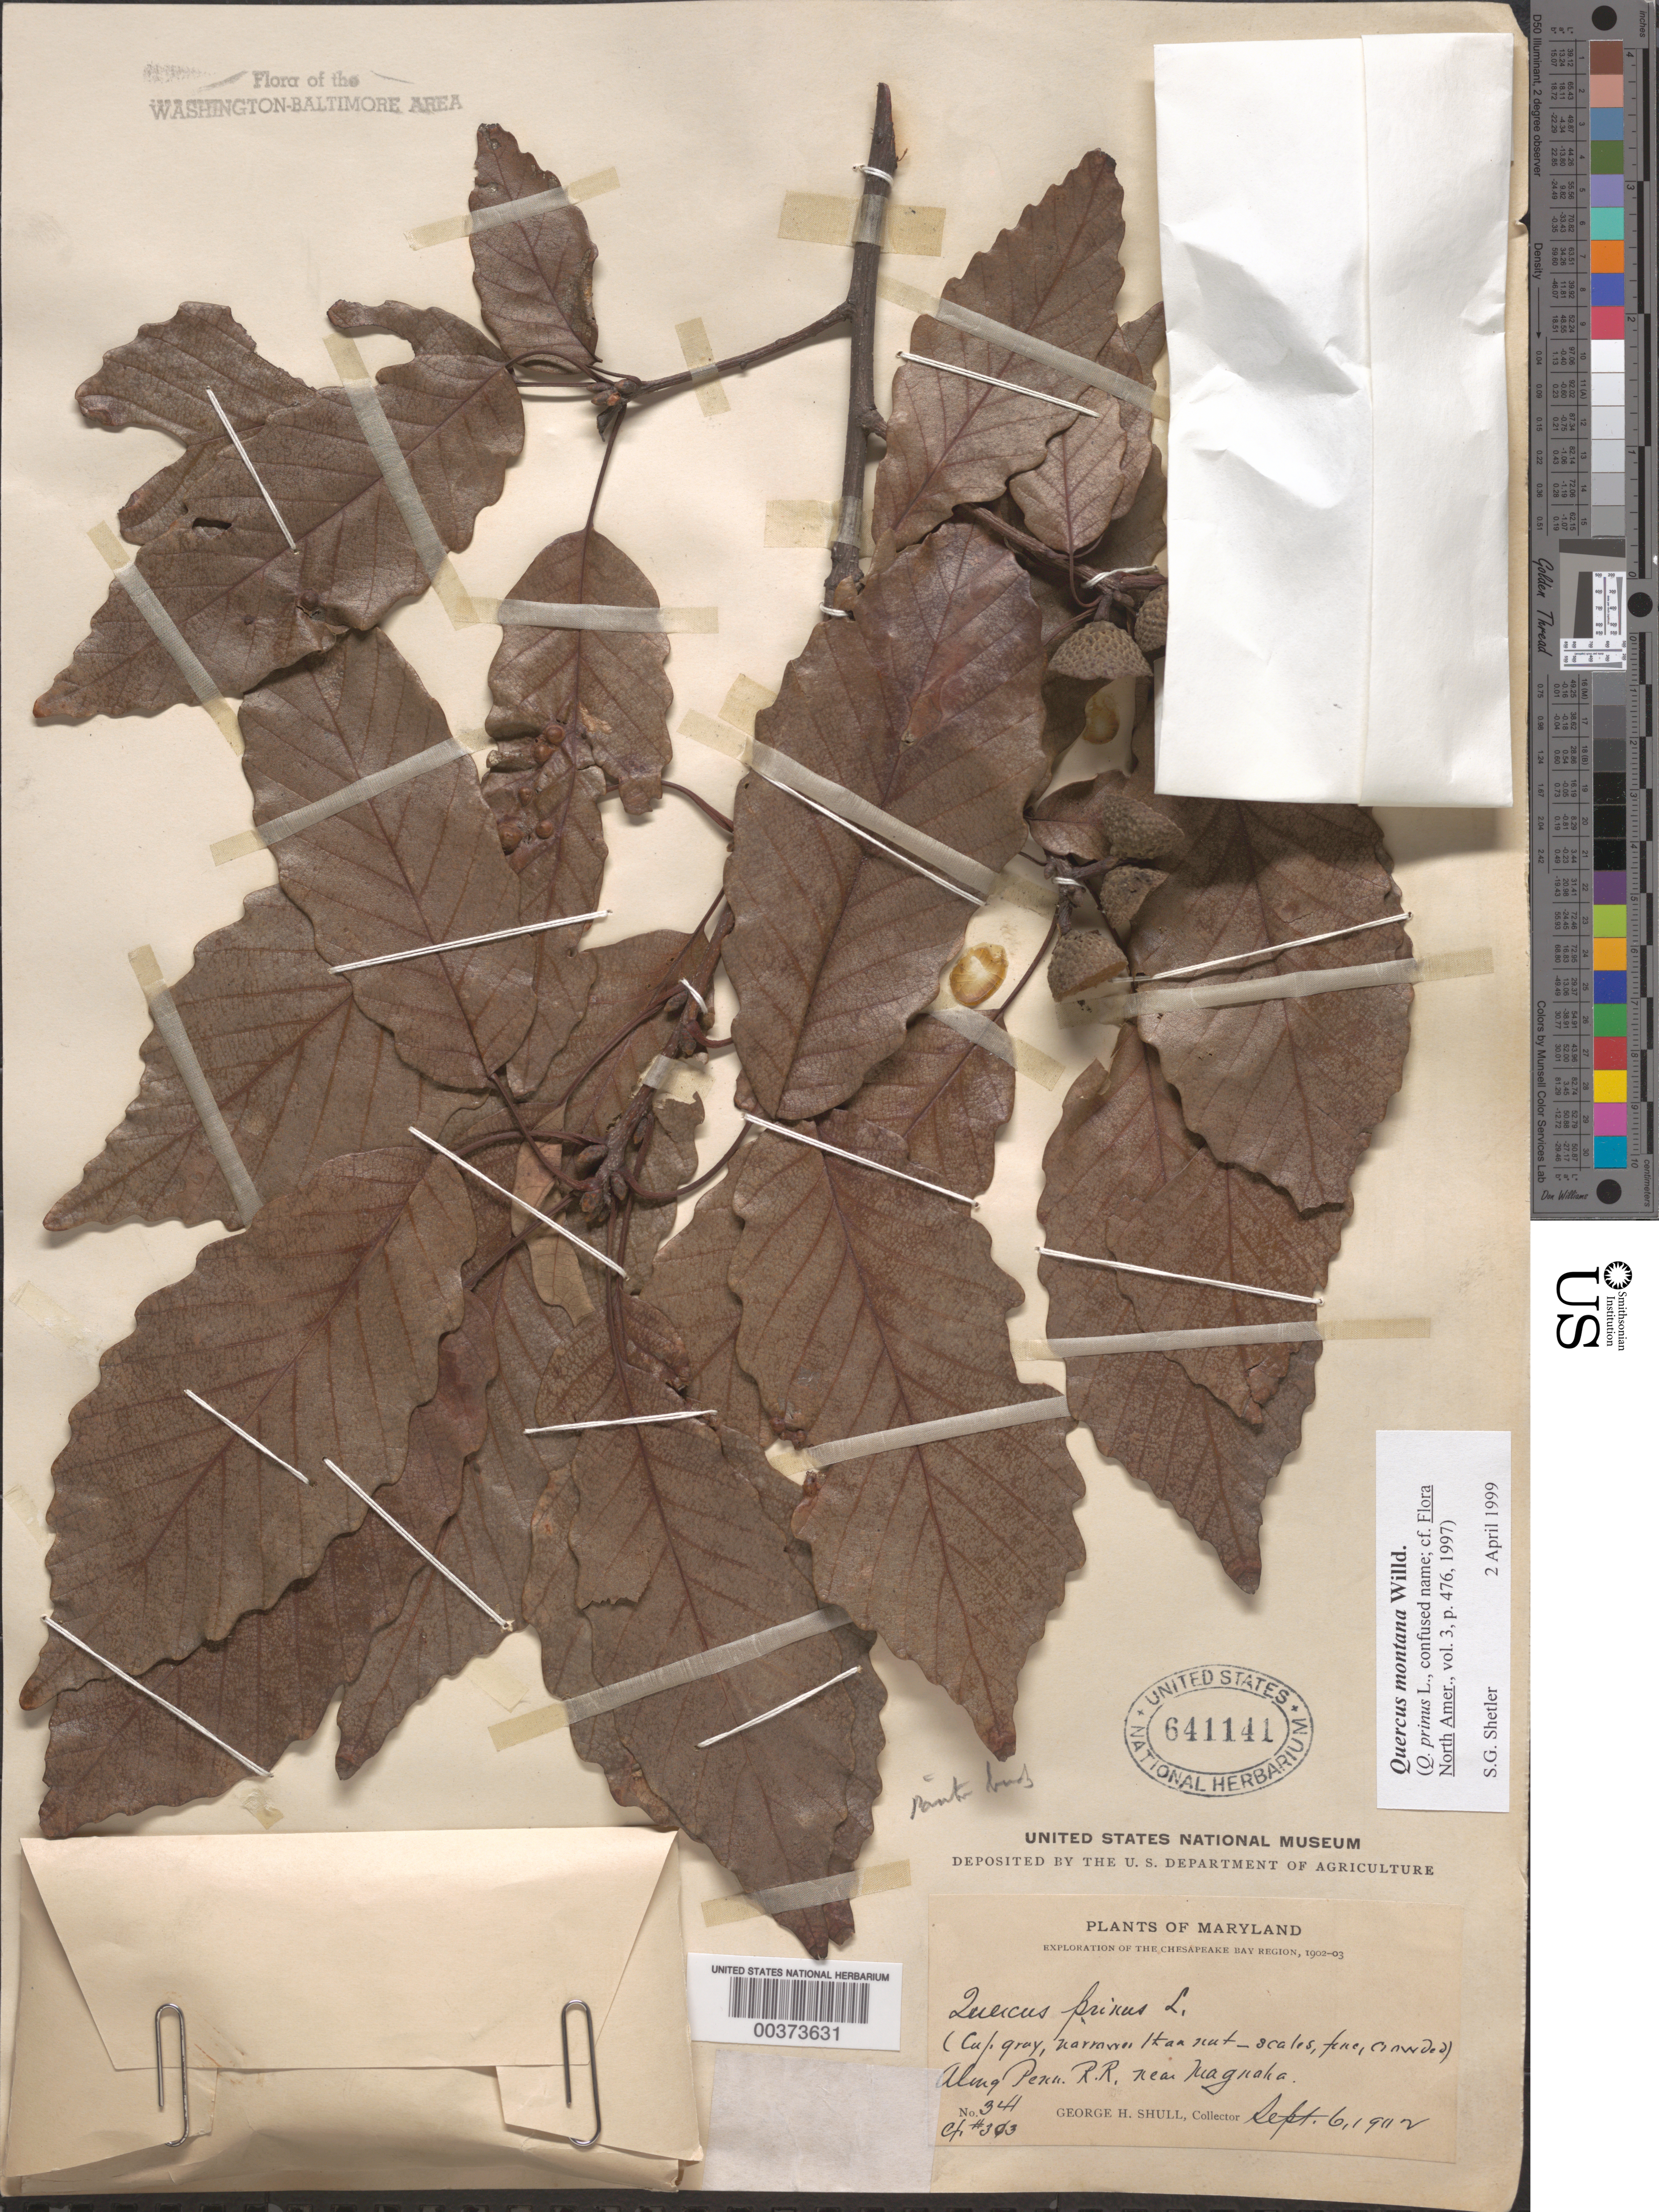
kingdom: Plantae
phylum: Tracheophyta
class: Magnoliopsida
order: Fagales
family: Fagaceae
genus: Quercus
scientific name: Quercus montana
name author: Willd.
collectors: G. H. Shull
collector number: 341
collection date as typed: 06 Sep 1902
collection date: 1902-09-06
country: United States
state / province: Maryland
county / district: Anne Arundel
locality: Penn. railroad near Magnolia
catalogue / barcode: US 641141